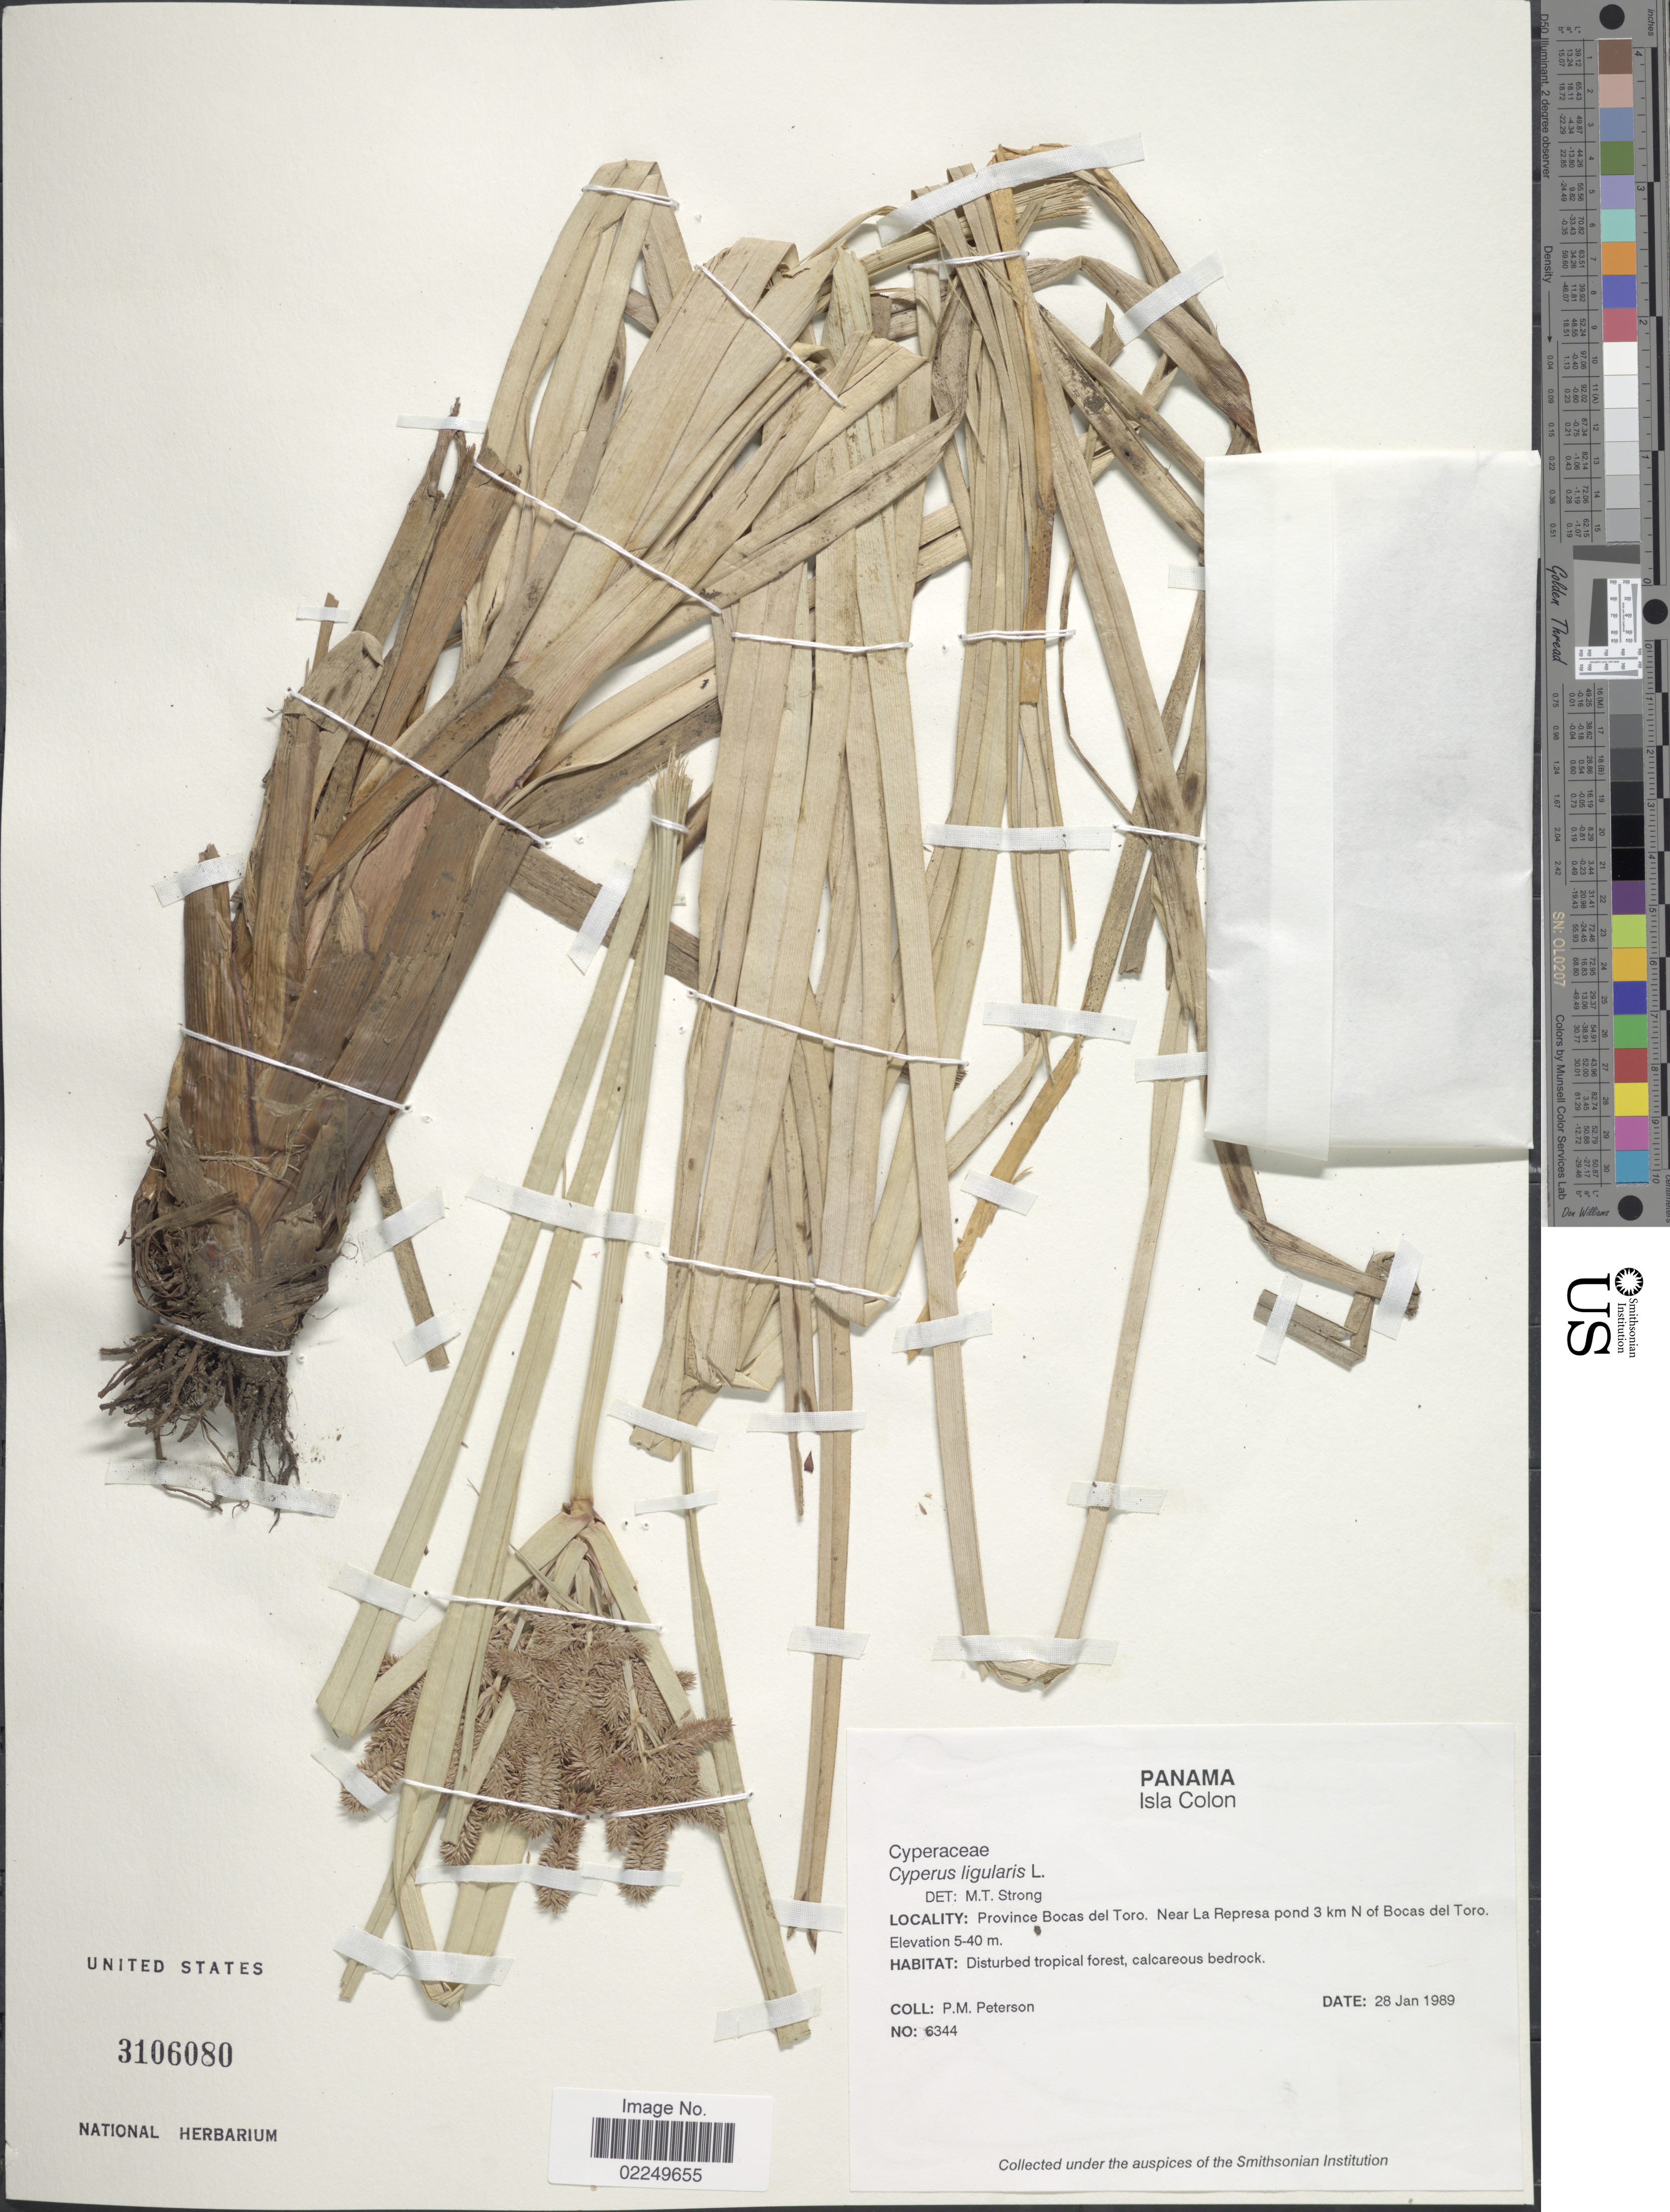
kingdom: Plantae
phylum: Tracheophyta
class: Liliopsida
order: Poales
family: Cyperaceae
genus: Cyperus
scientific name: Cyperus ligularis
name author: L.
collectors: P. M. Peterson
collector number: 6344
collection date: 1989-01-28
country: Panama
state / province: Bocas del Toro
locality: Near La Represa pond 3 km N of Bocas del Toro, Isla Colon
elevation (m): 5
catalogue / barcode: US 3106080